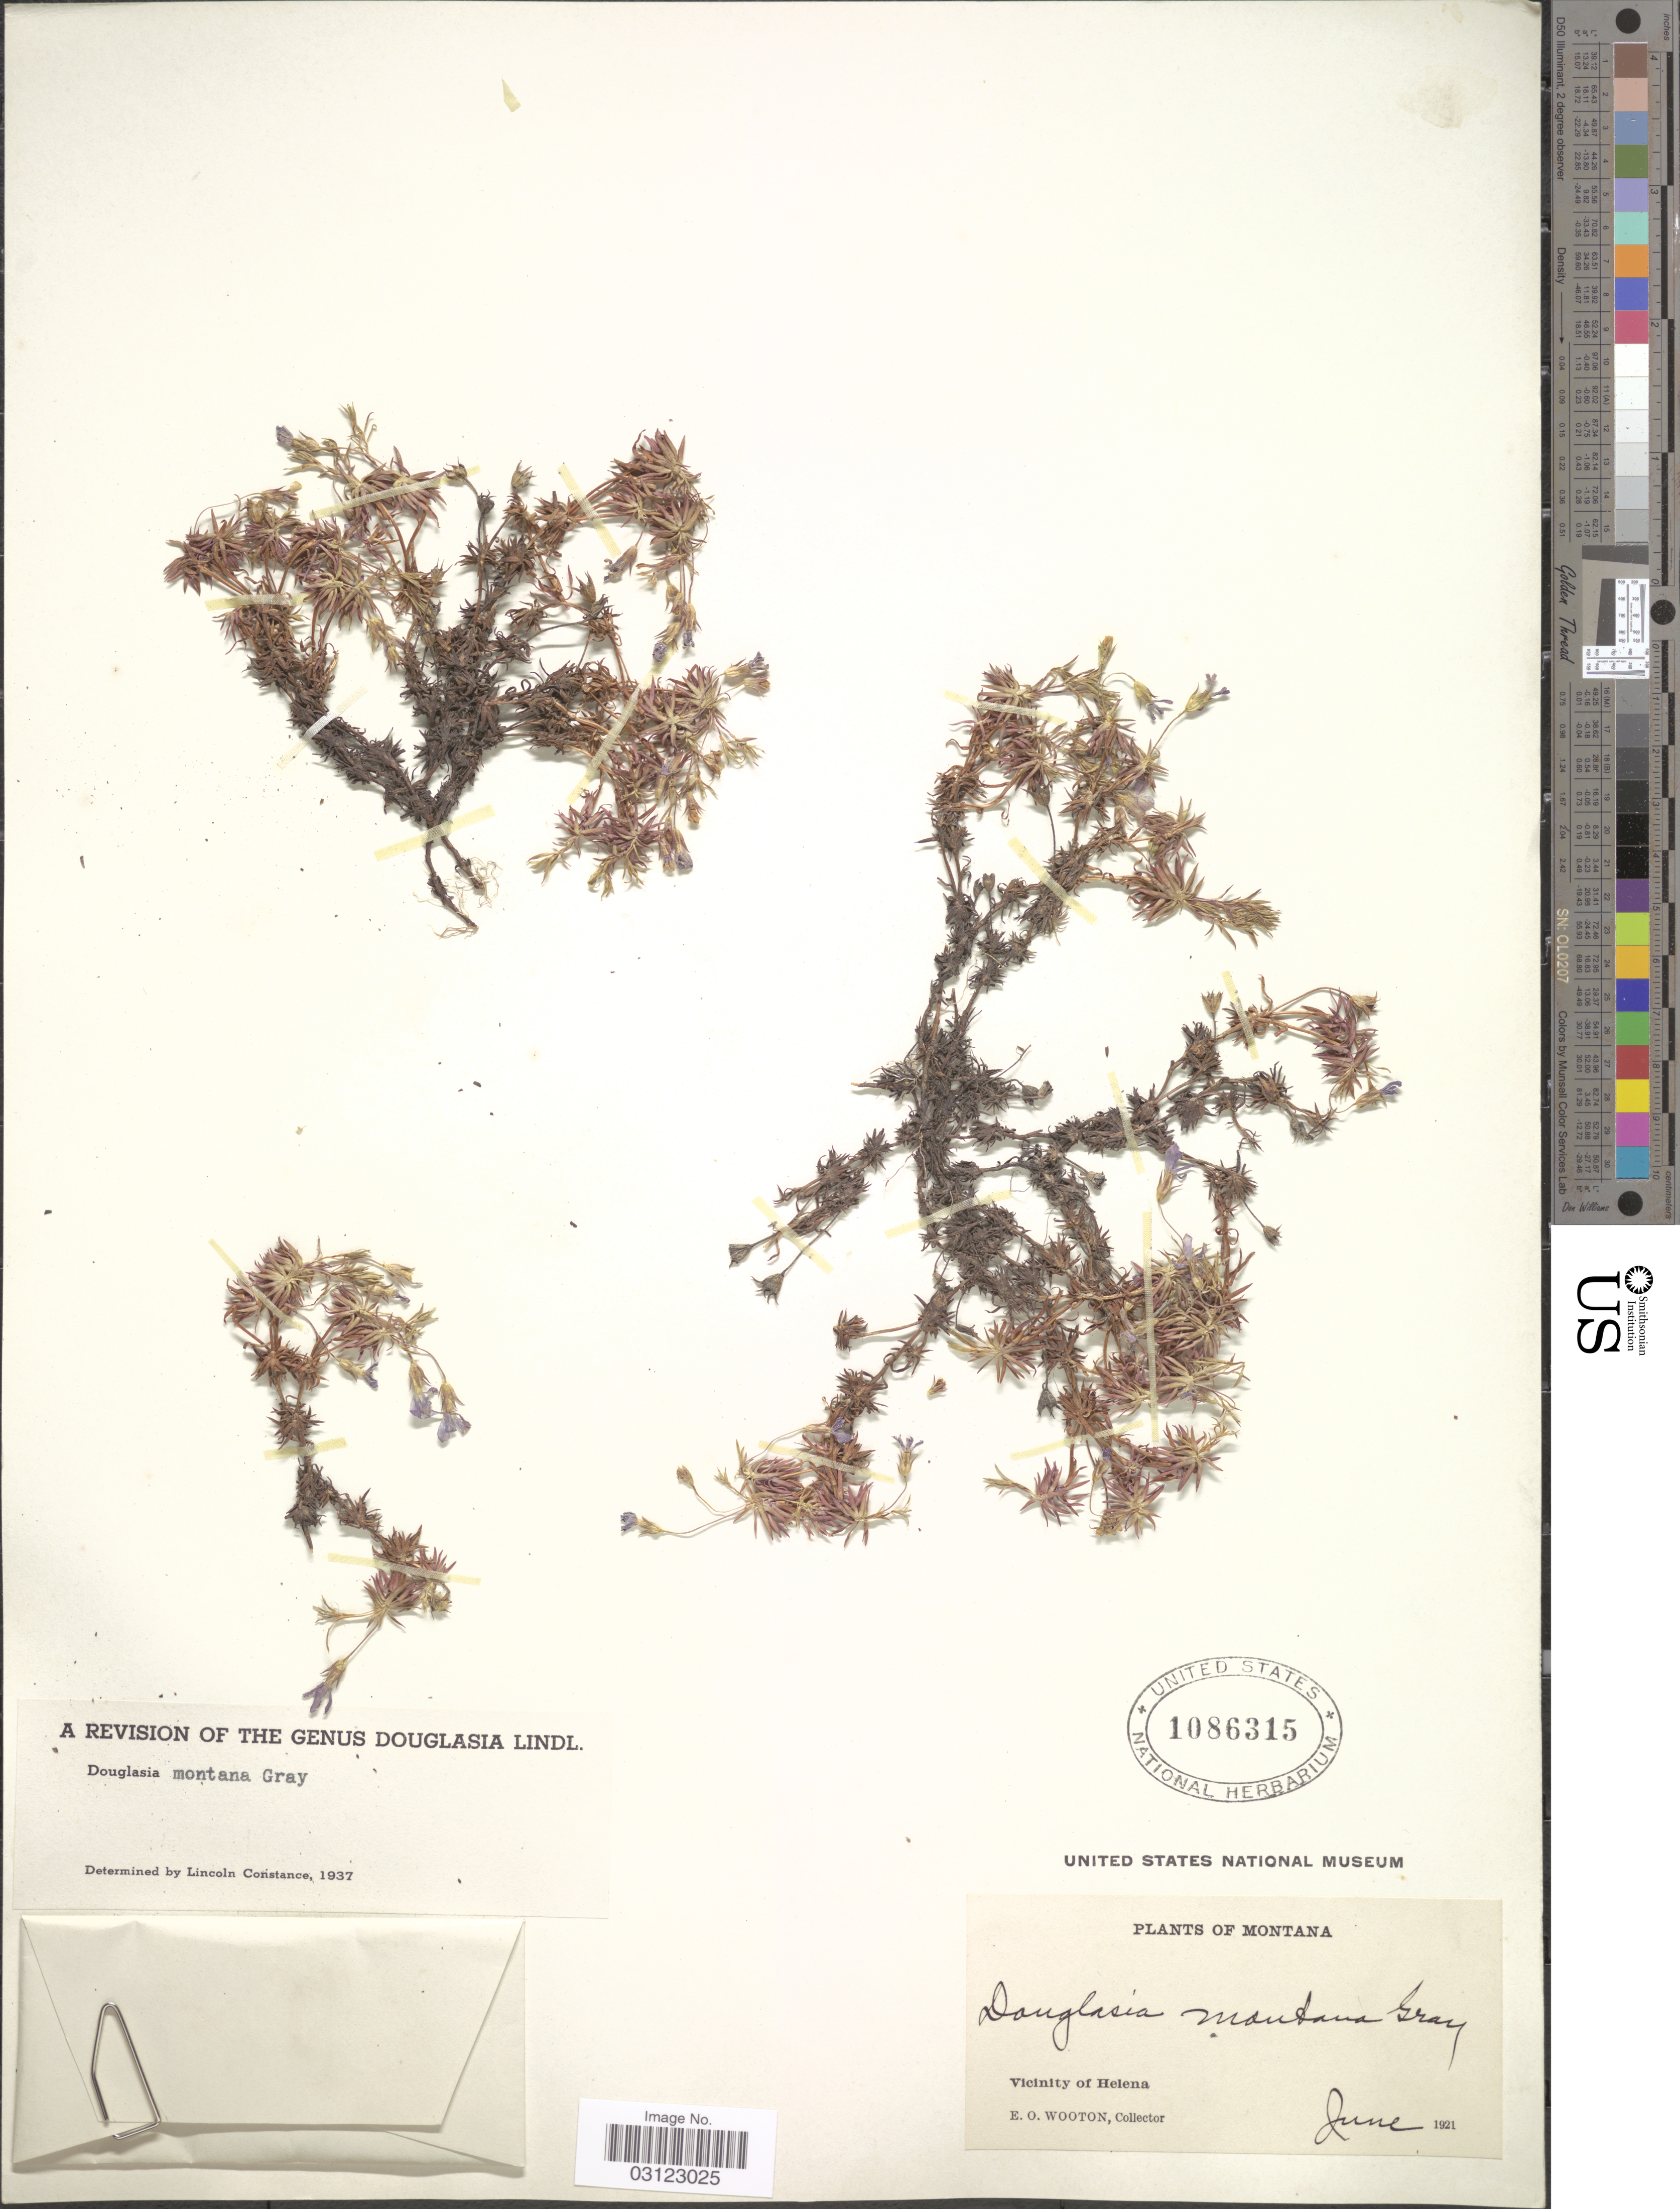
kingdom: Plantae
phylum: Tracheophyta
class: Magnoliopsida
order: Ericales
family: Primulaceae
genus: Douglasia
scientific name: Douglasia montana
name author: A. Gray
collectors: E. O. Wooton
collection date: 1921-06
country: United States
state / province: Montana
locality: Vicinity of Helena.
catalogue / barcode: US 1086315